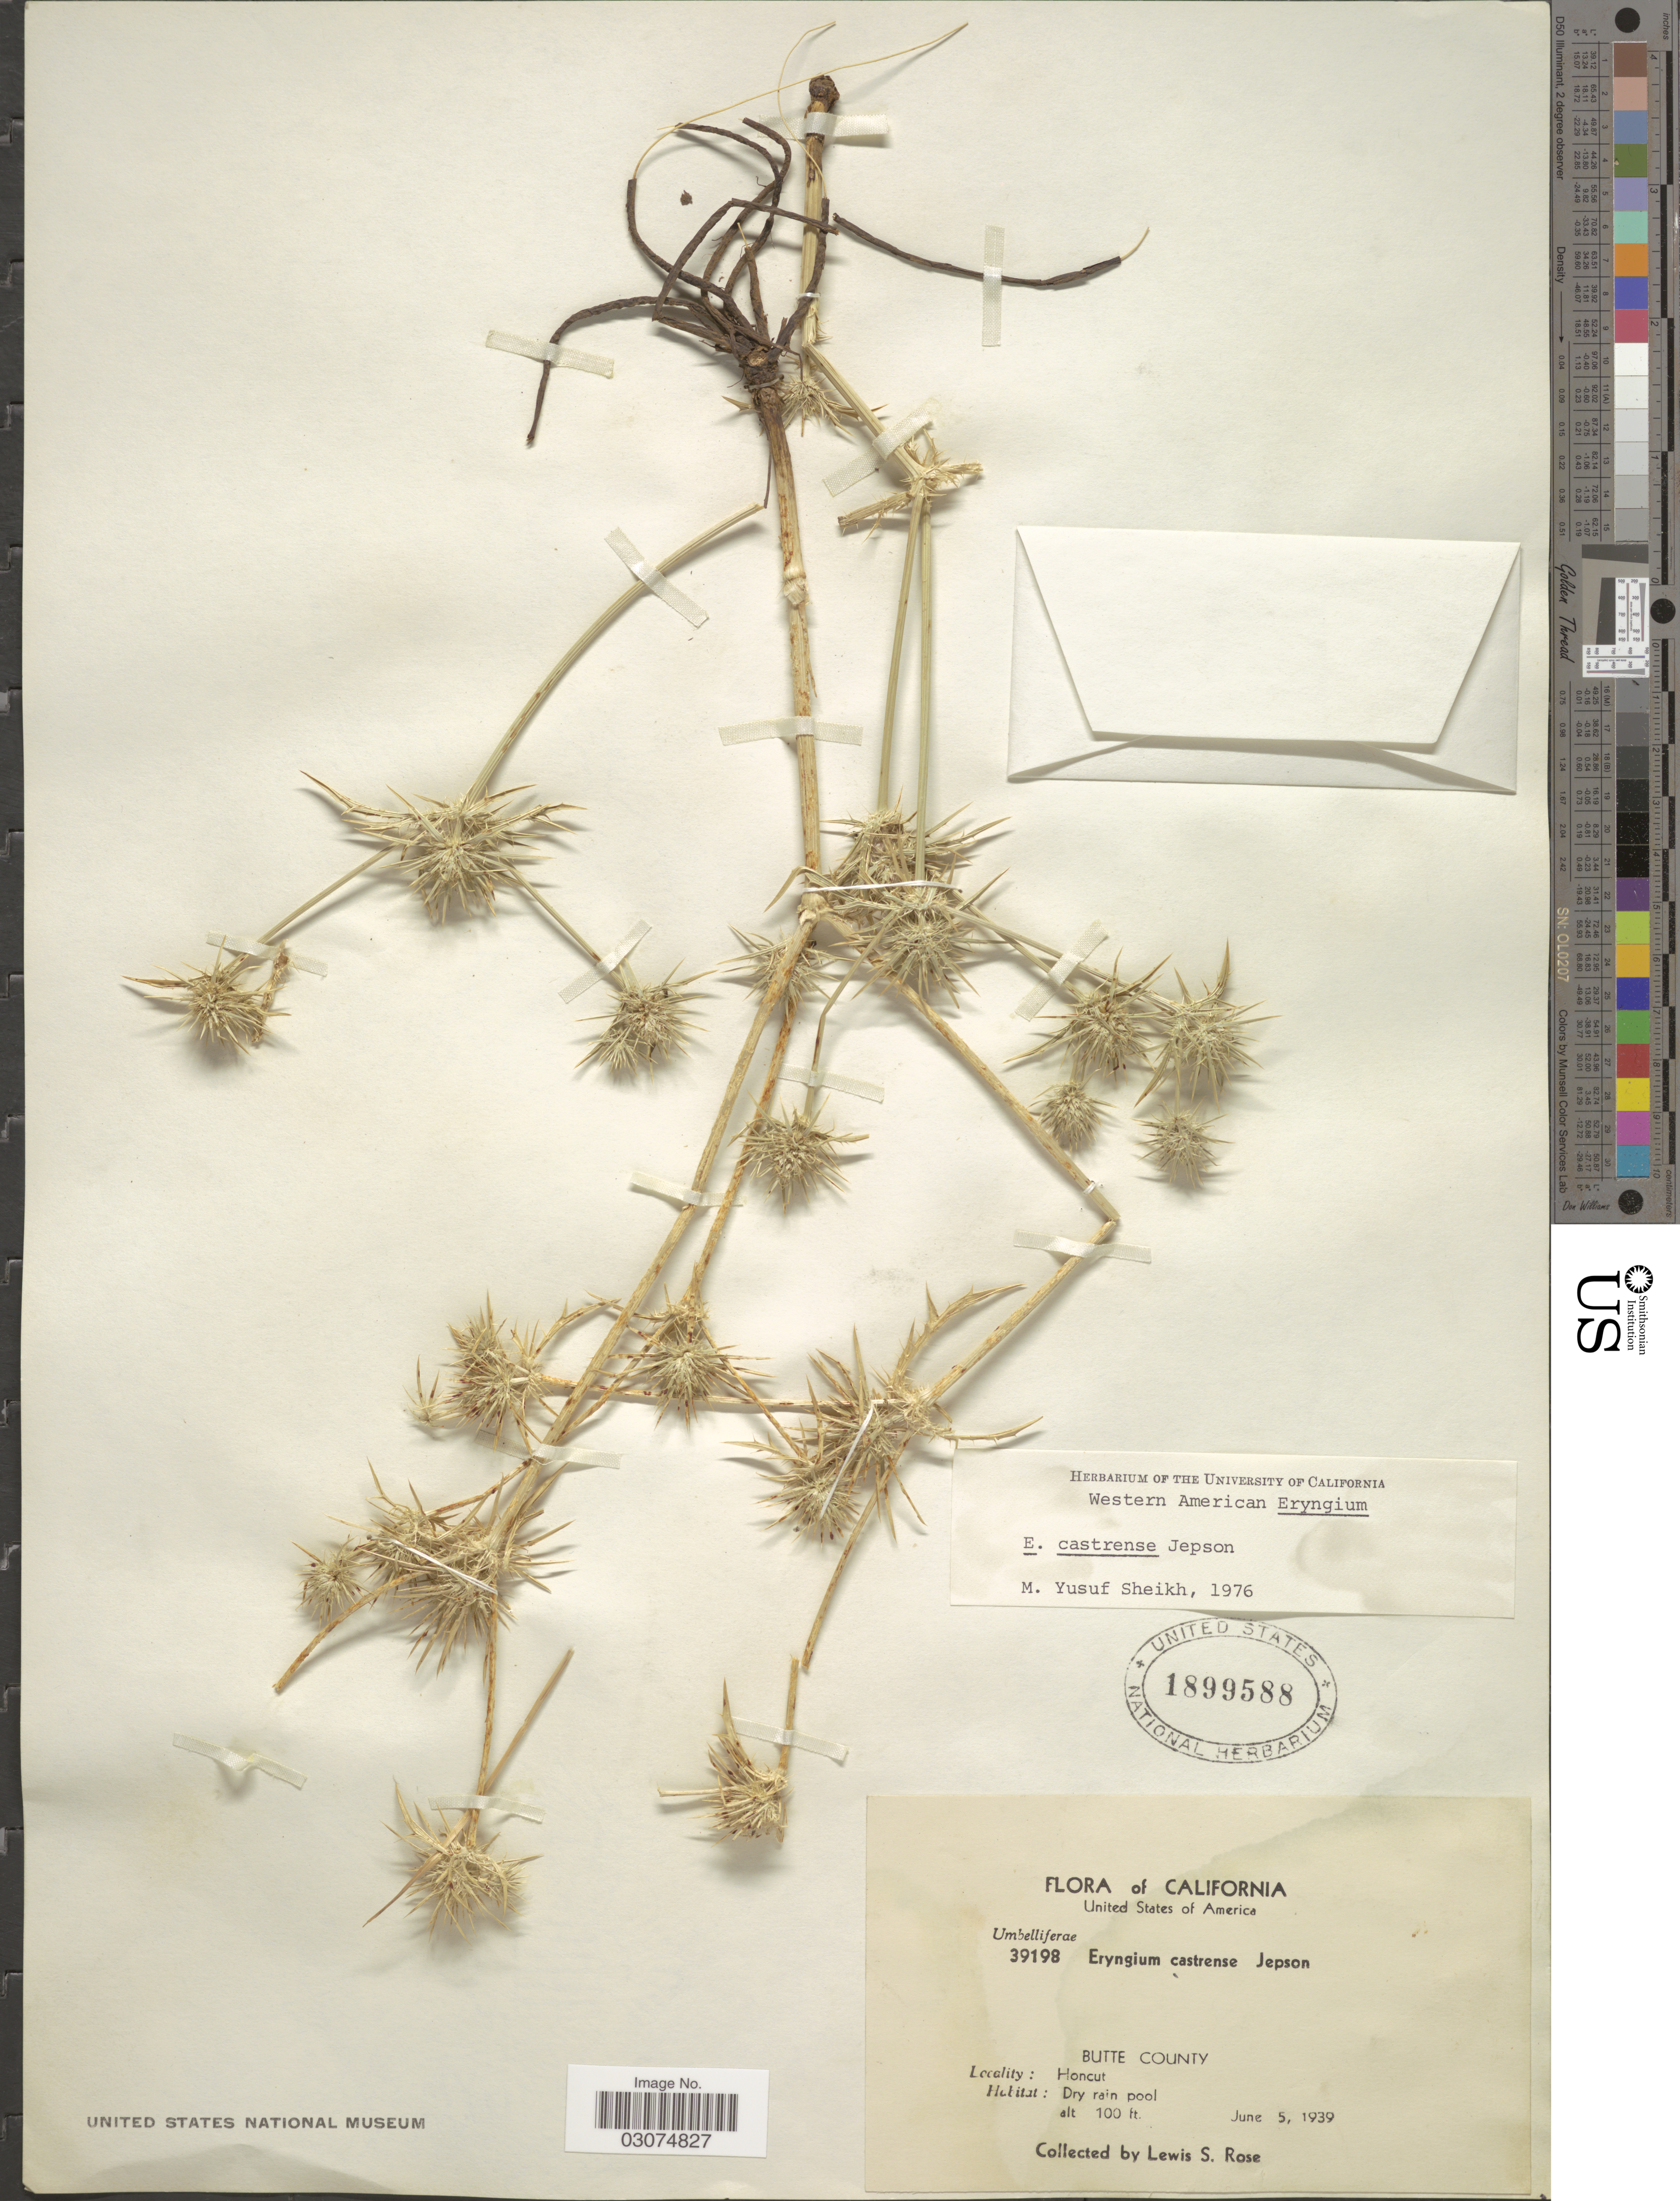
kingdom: Plantae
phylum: Tracheophyta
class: Magnoliopsida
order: Apiales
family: Apiaceae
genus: Eryngium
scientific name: Eryngium castrense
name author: Jeps.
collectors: L. S. Rose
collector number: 39198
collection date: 1939-06-05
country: United States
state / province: California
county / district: Butte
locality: Butte County. Honcut.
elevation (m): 30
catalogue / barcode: US 1899588